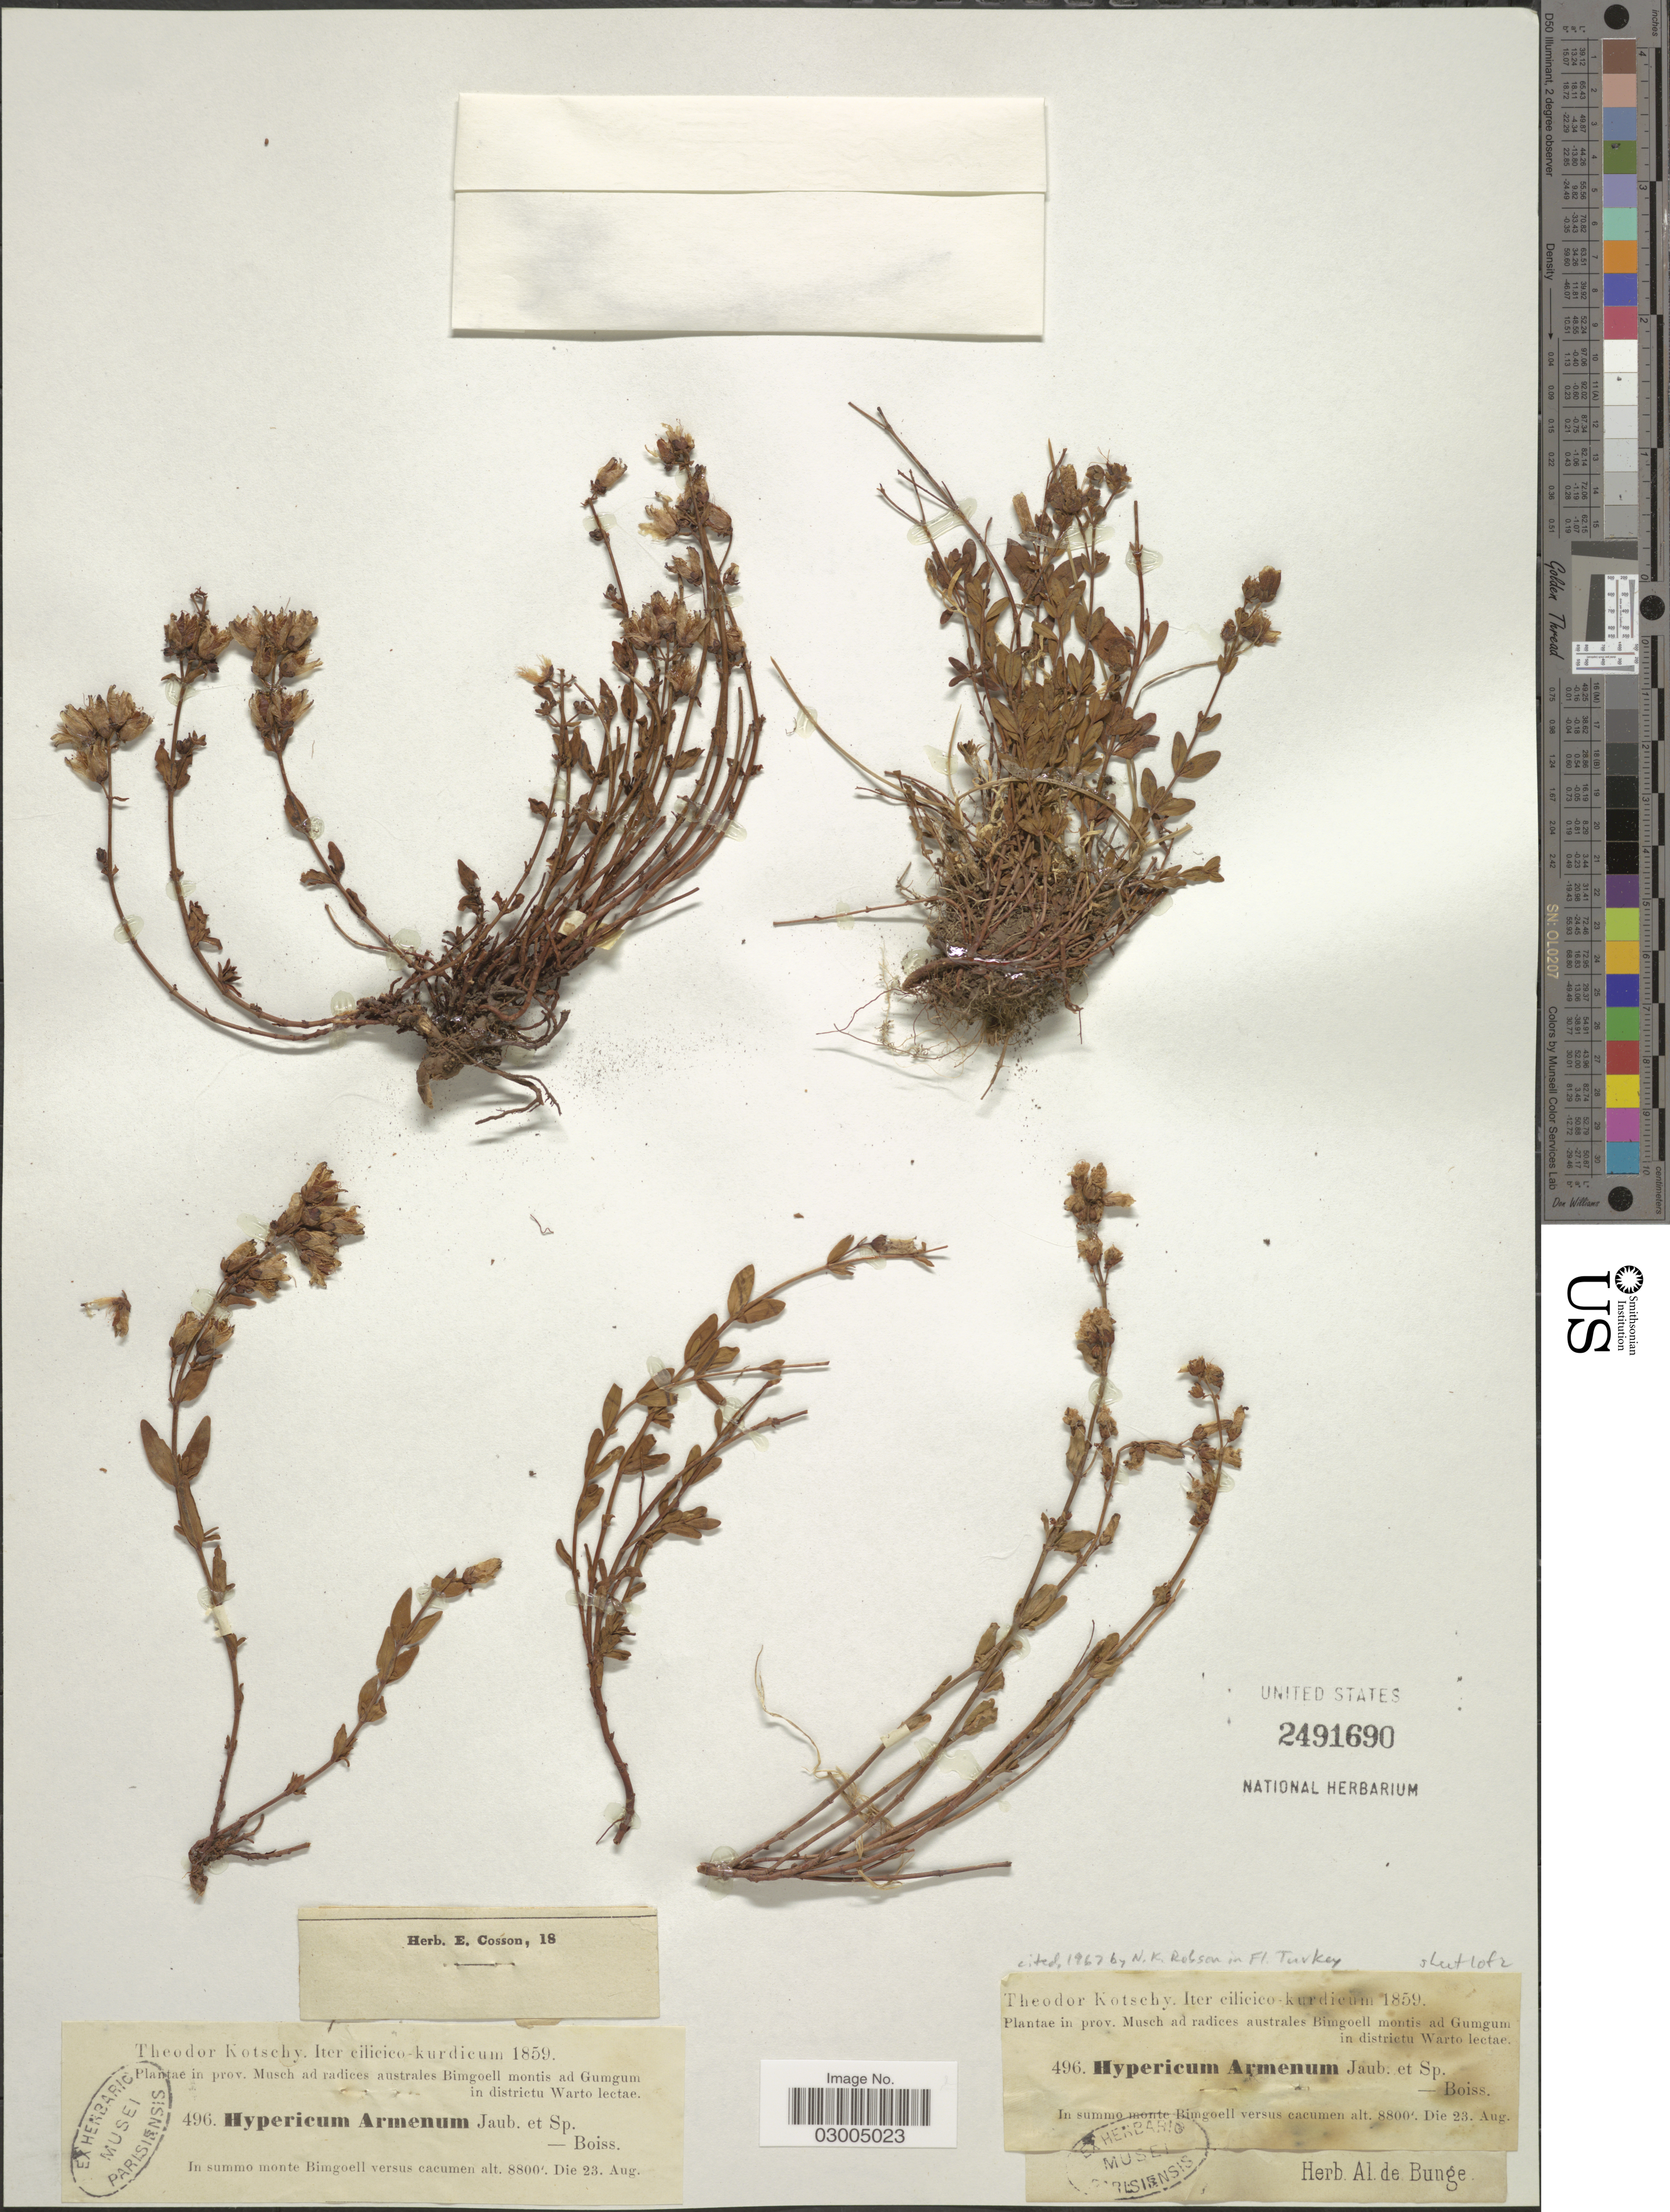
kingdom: Plantae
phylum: Tracheophyta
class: Magnoliopsida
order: Malpighiales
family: Hypericaceae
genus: Hypericum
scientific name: Hypericum armenum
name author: Jaub. & Spach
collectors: K. G. Kotschy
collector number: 496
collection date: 1859-08-23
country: Turkey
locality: In prov. Musch ad radices australes Bimgoell montis ad Gumgum in districtu Warto lectae.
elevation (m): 2682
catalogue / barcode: US 2491690